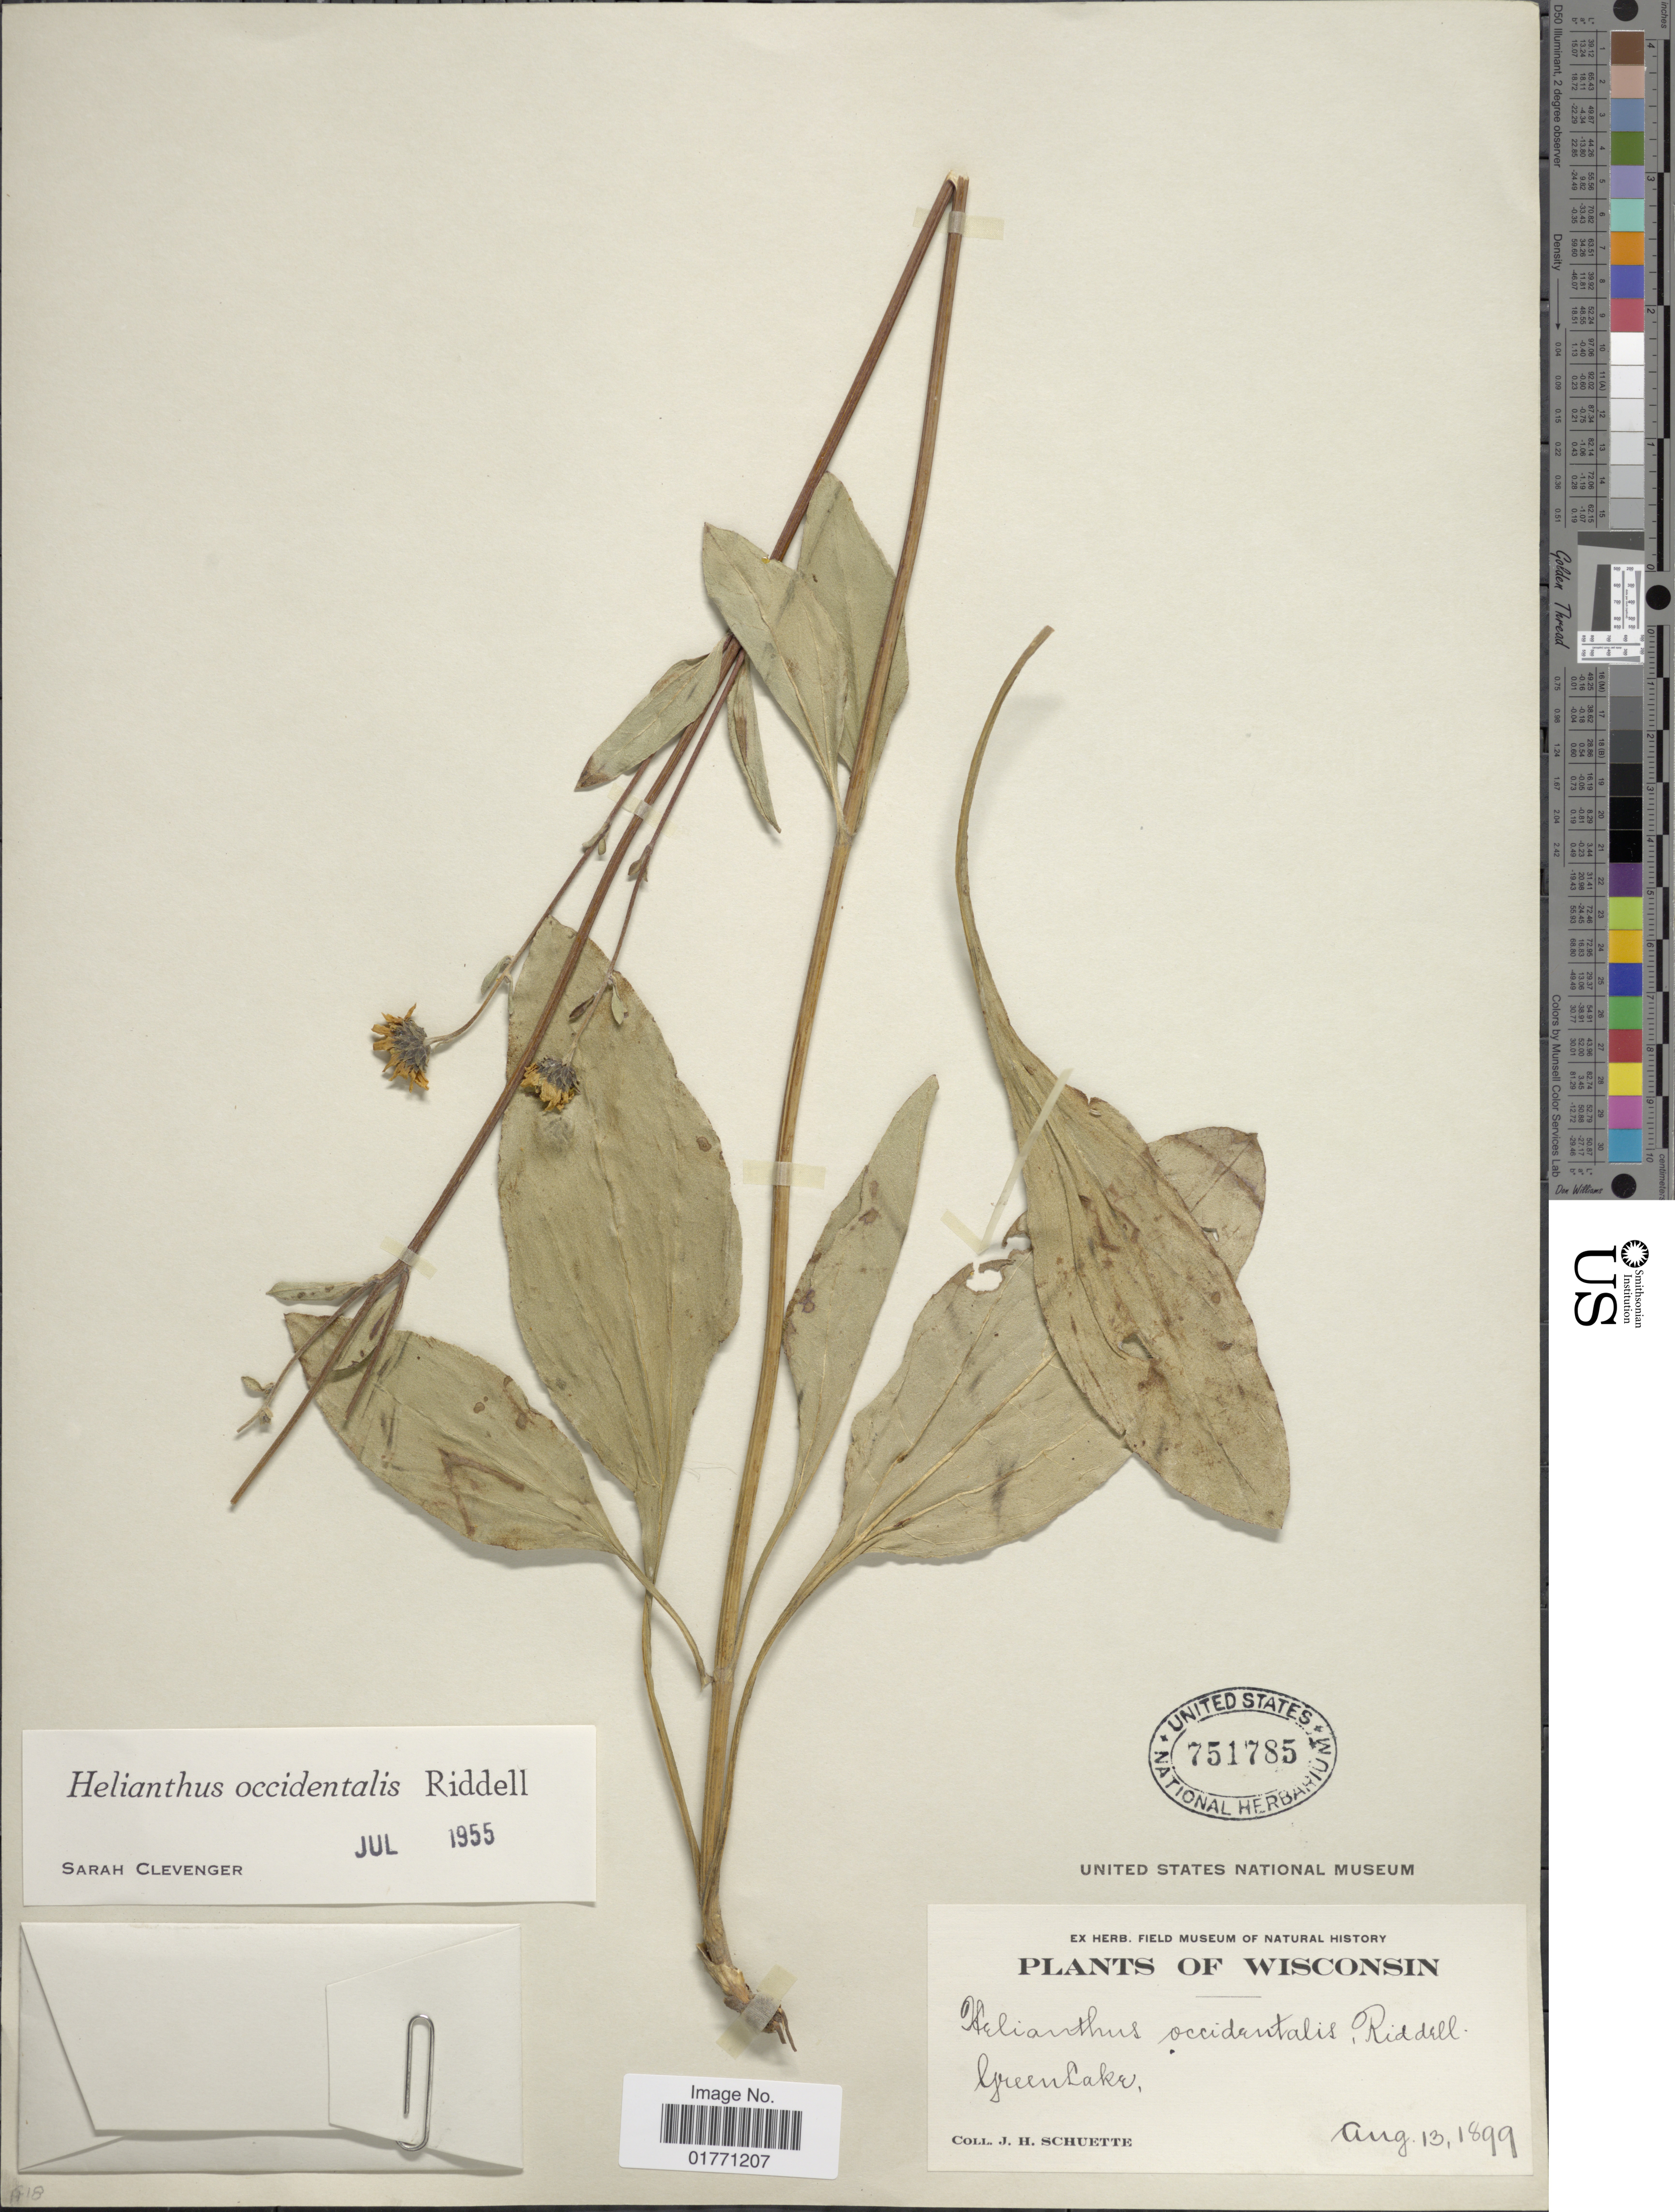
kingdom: Plantae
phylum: Tracheophyta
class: Magnoliopsida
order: Asterales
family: Asteraceae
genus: Helianthus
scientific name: Helianthus occidentalis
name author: Riddell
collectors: J. H. Schuette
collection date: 1899-08-13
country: United States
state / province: Wisconsin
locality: Green Lake.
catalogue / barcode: US 751785